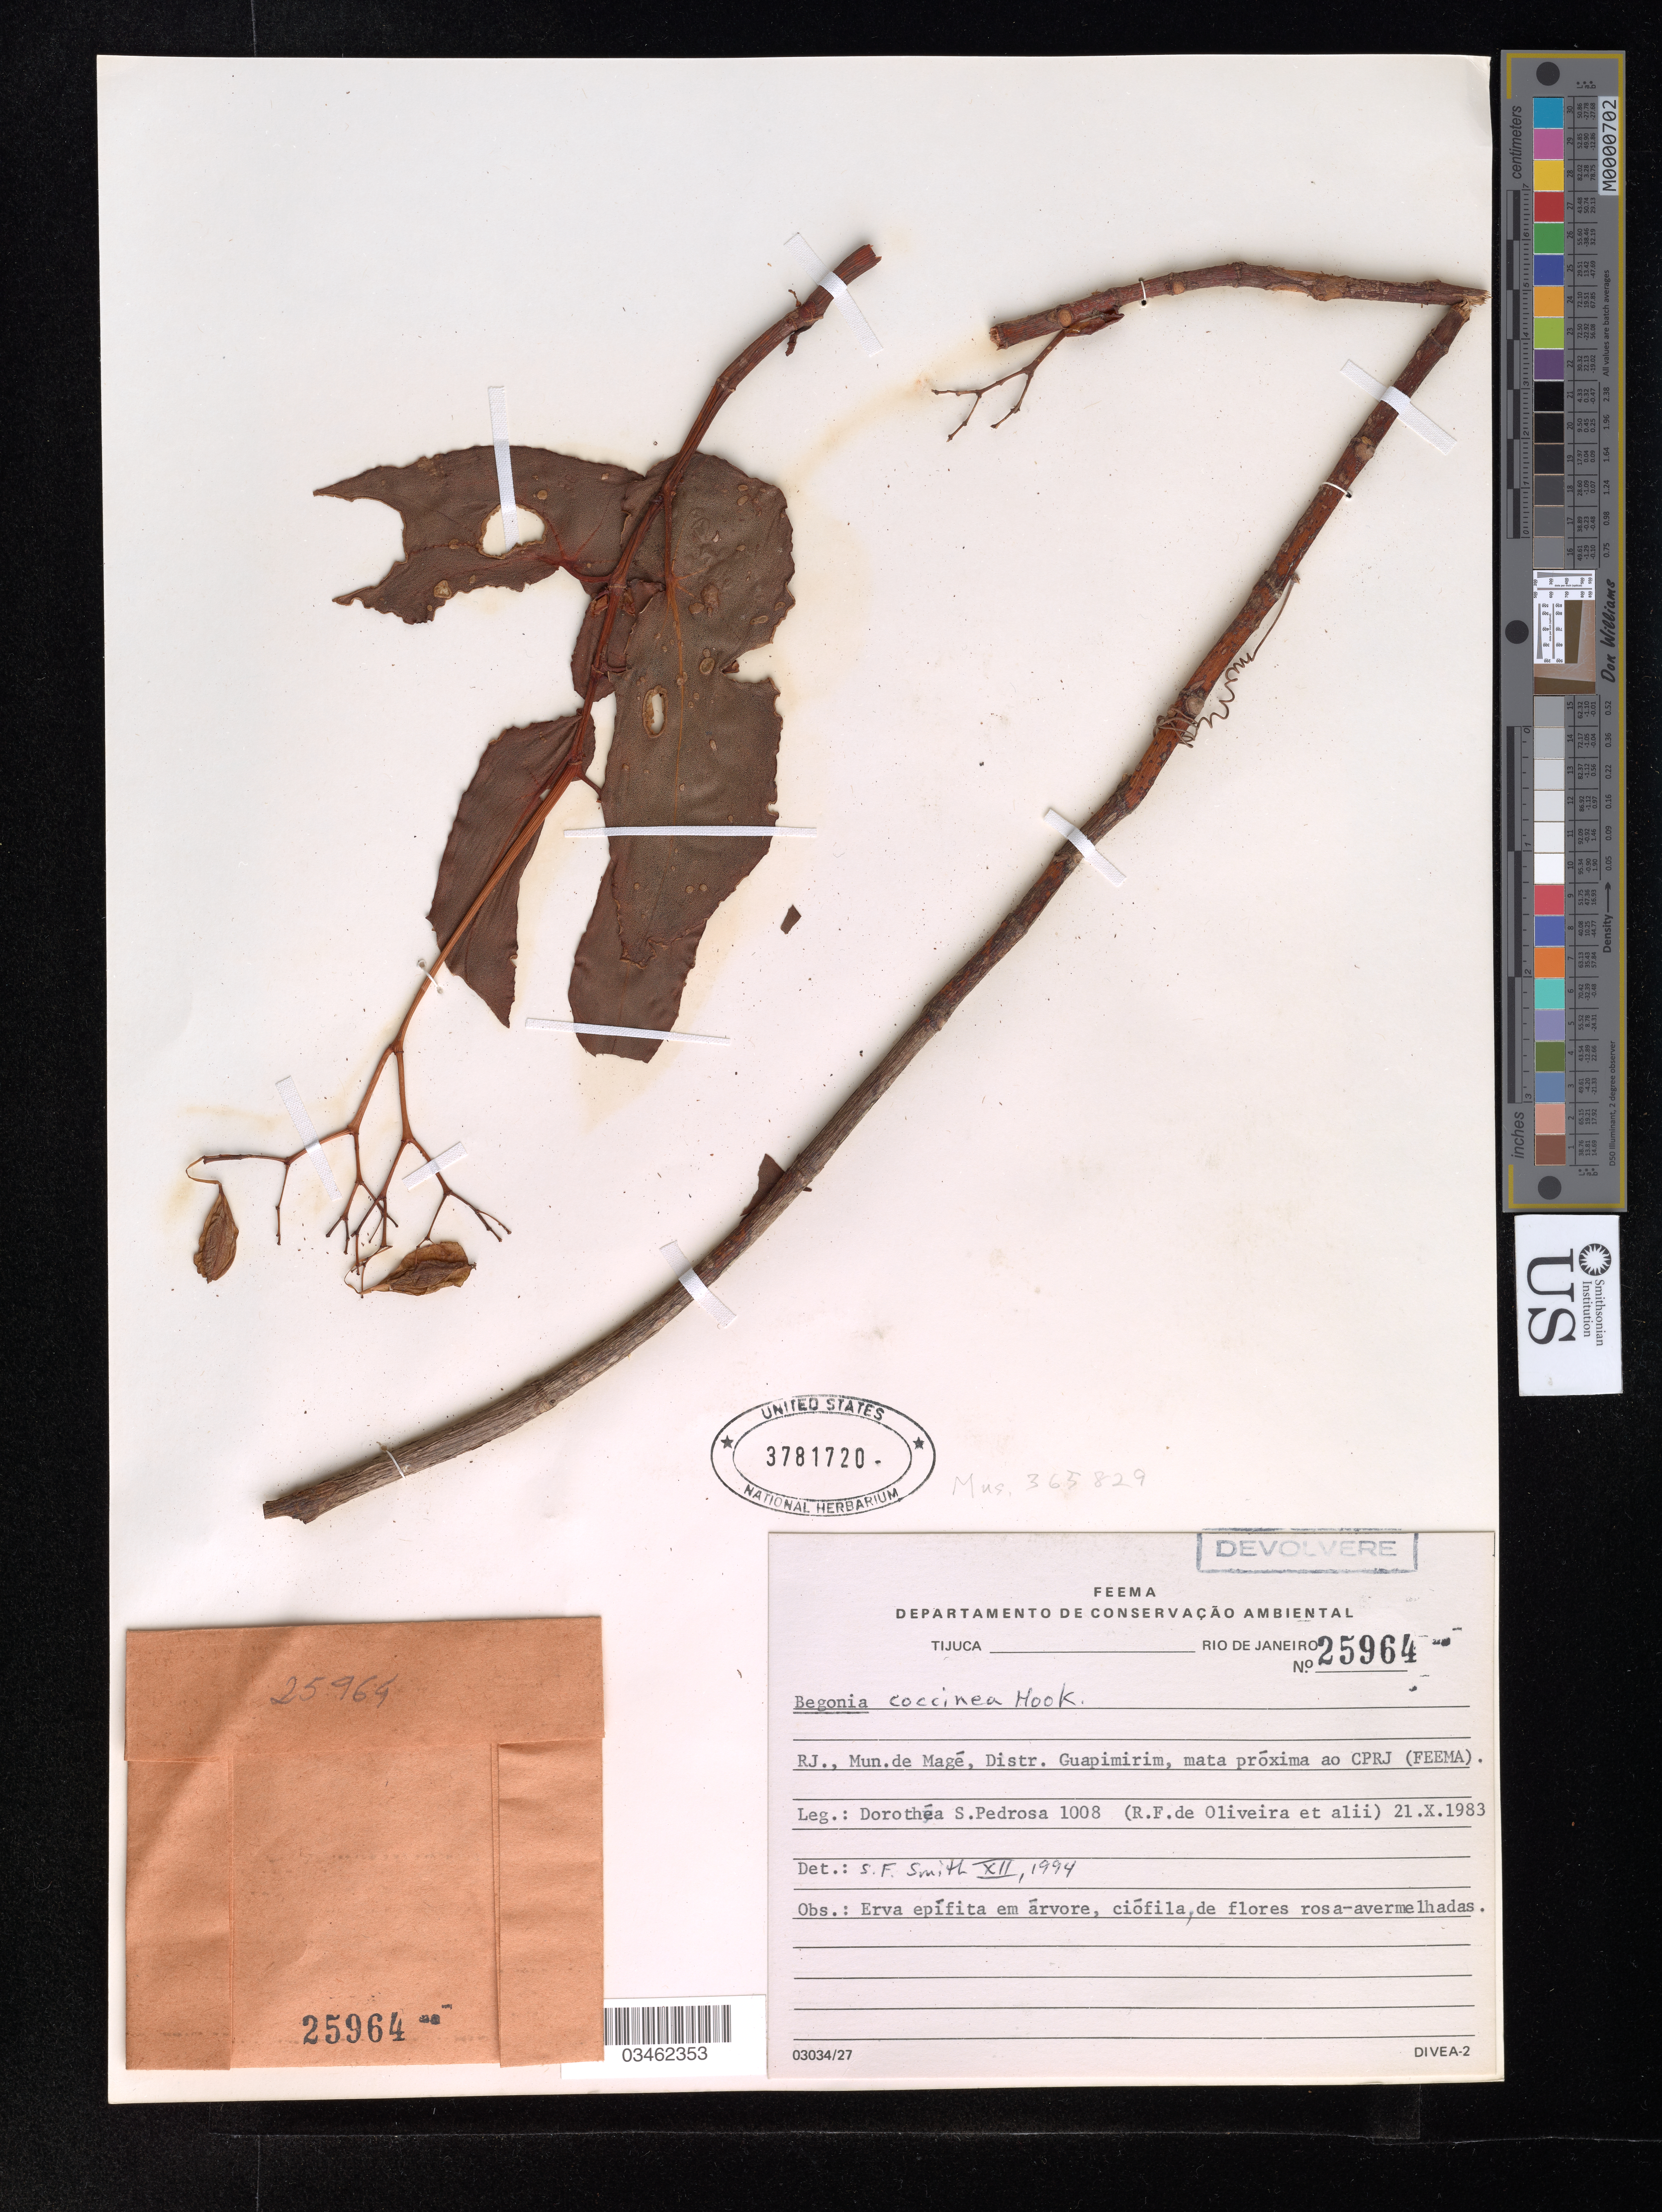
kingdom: Plantae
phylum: Tracheophyta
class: Magnoliopsida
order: Cucurbitales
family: Begoniaceae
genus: Begonia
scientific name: Begonia coccinea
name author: Hook.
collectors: D. Pedrosa, R. De Oliveira & et al.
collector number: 25964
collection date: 1983-10-21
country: Brazil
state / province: Rio de Janeiro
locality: Mun. de Magé, Distr. Guapimirim, mata próxima ao CPRJ (FEEMA).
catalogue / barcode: US 3781720